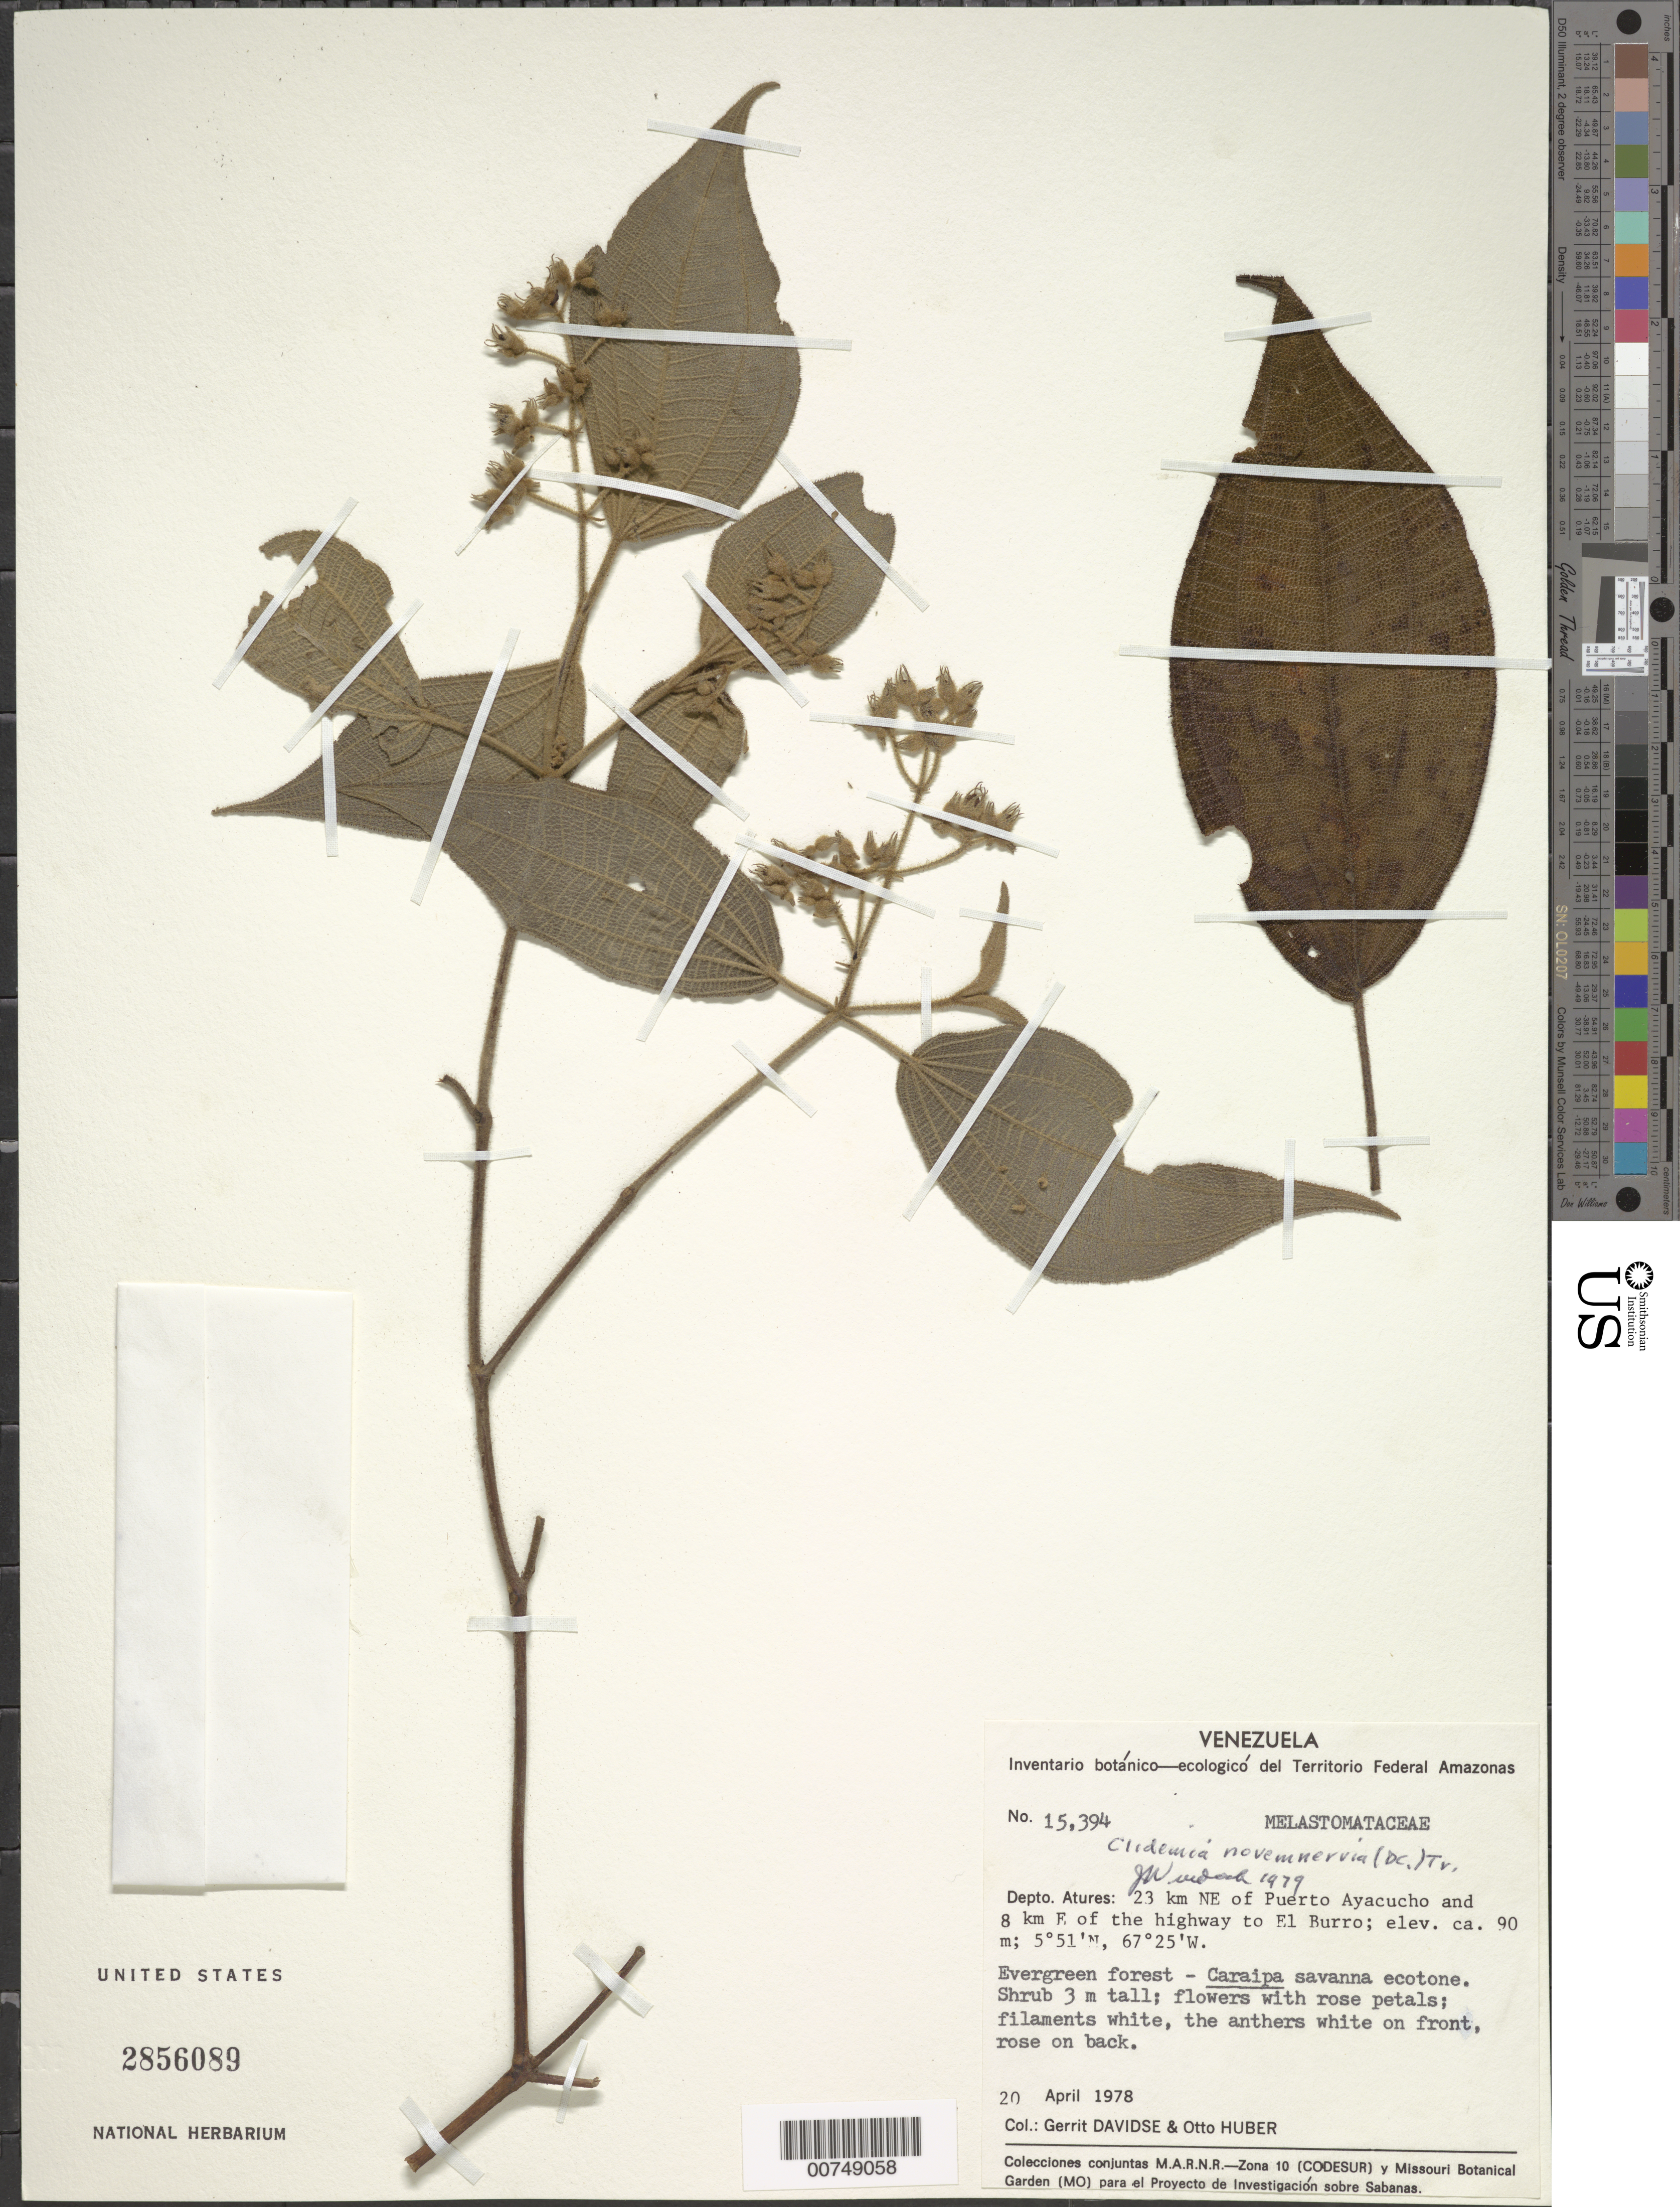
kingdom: Plantae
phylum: Tracheophyta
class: Magnoliopsida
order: Myrtales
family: Melastomataceae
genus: Clidemia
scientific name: Clidemia novemnervia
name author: (DC.) Triana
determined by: Wurdack, John J., (US), US (UNITED STATES)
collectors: G. Davidse & O. Huber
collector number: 15394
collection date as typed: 20-Apr-78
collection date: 1978-04-20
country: Venezuela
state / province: Amazonas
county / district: Atures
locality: Puerto Ayacucho, 23 km NE of, 8 km E of highway to El Burro, near Cachama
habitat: Evergreen forest - Caraipa savanna ecotone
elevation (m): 90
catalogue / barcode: US 2856089